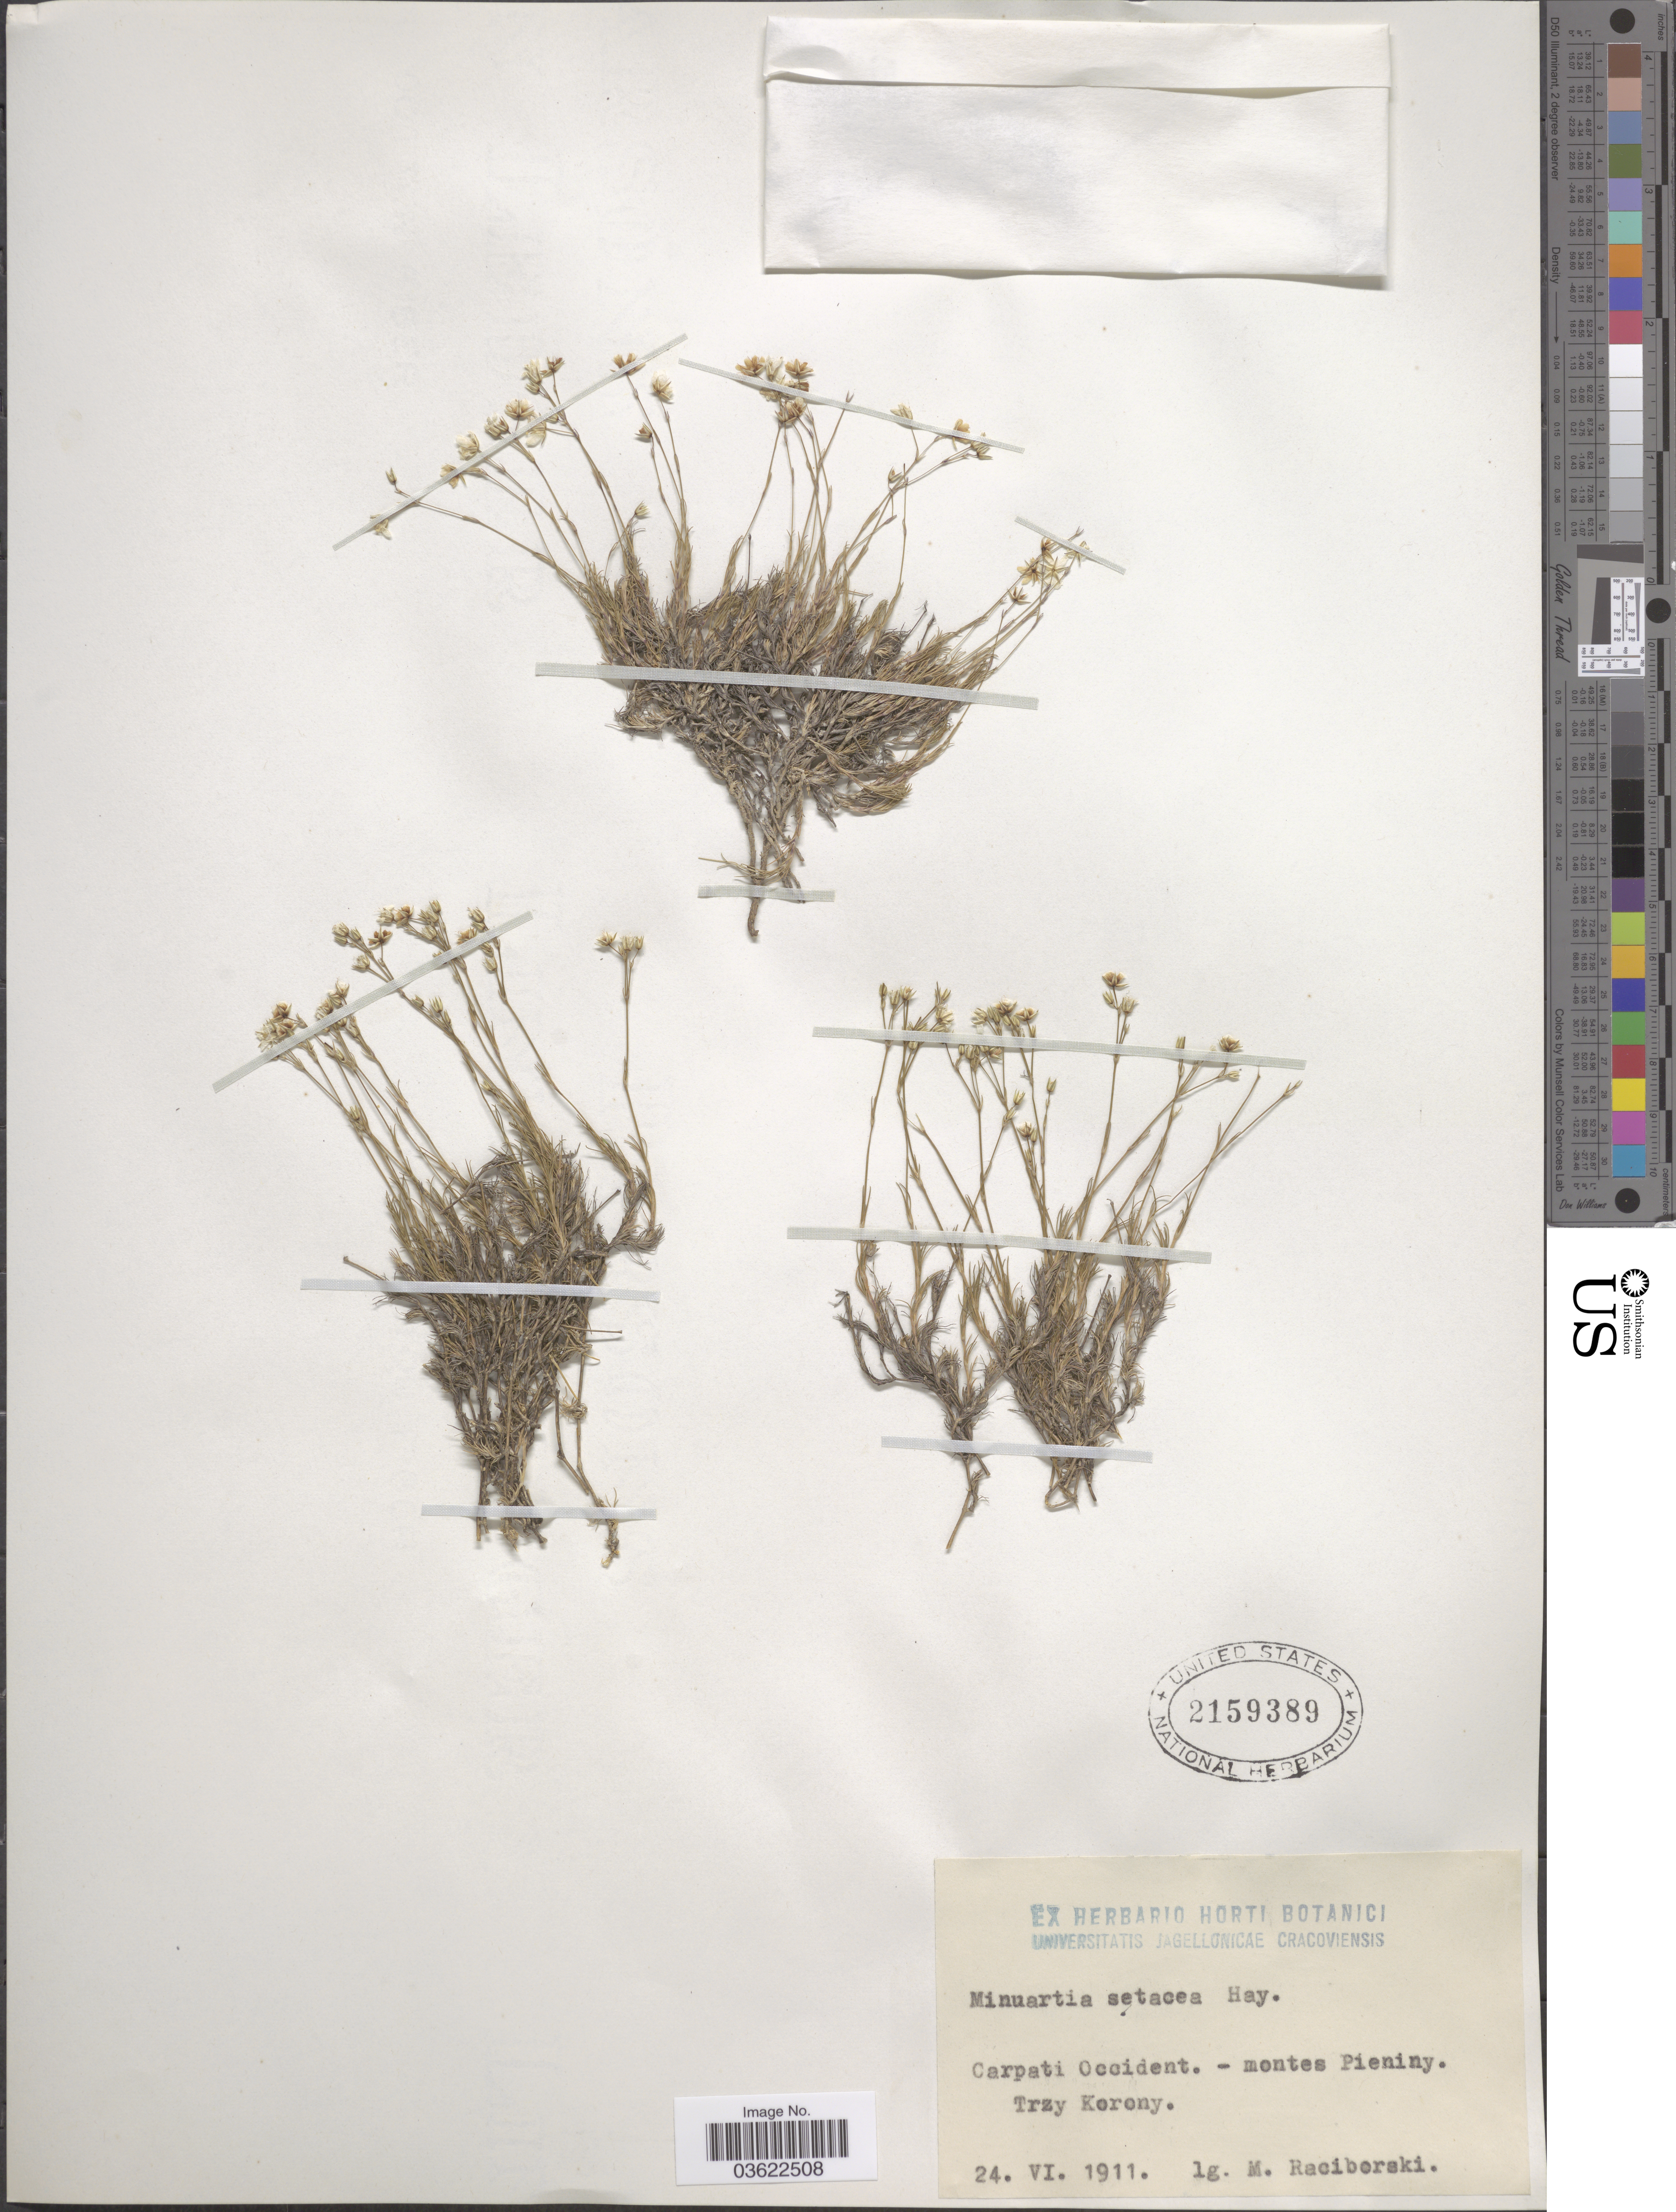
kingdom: Plantae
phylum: Tracheophyta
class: Magnoliopsida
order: Caryophyllales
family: Caryophyllaceae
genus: Arenaria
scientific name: Arenaria setacea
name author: Thuill.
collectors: M. Raciborski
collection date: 1911-06-24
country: Poland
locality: Carpati Occident. - montes Pieniny. Trzy Korony.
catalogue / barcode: US 2159389